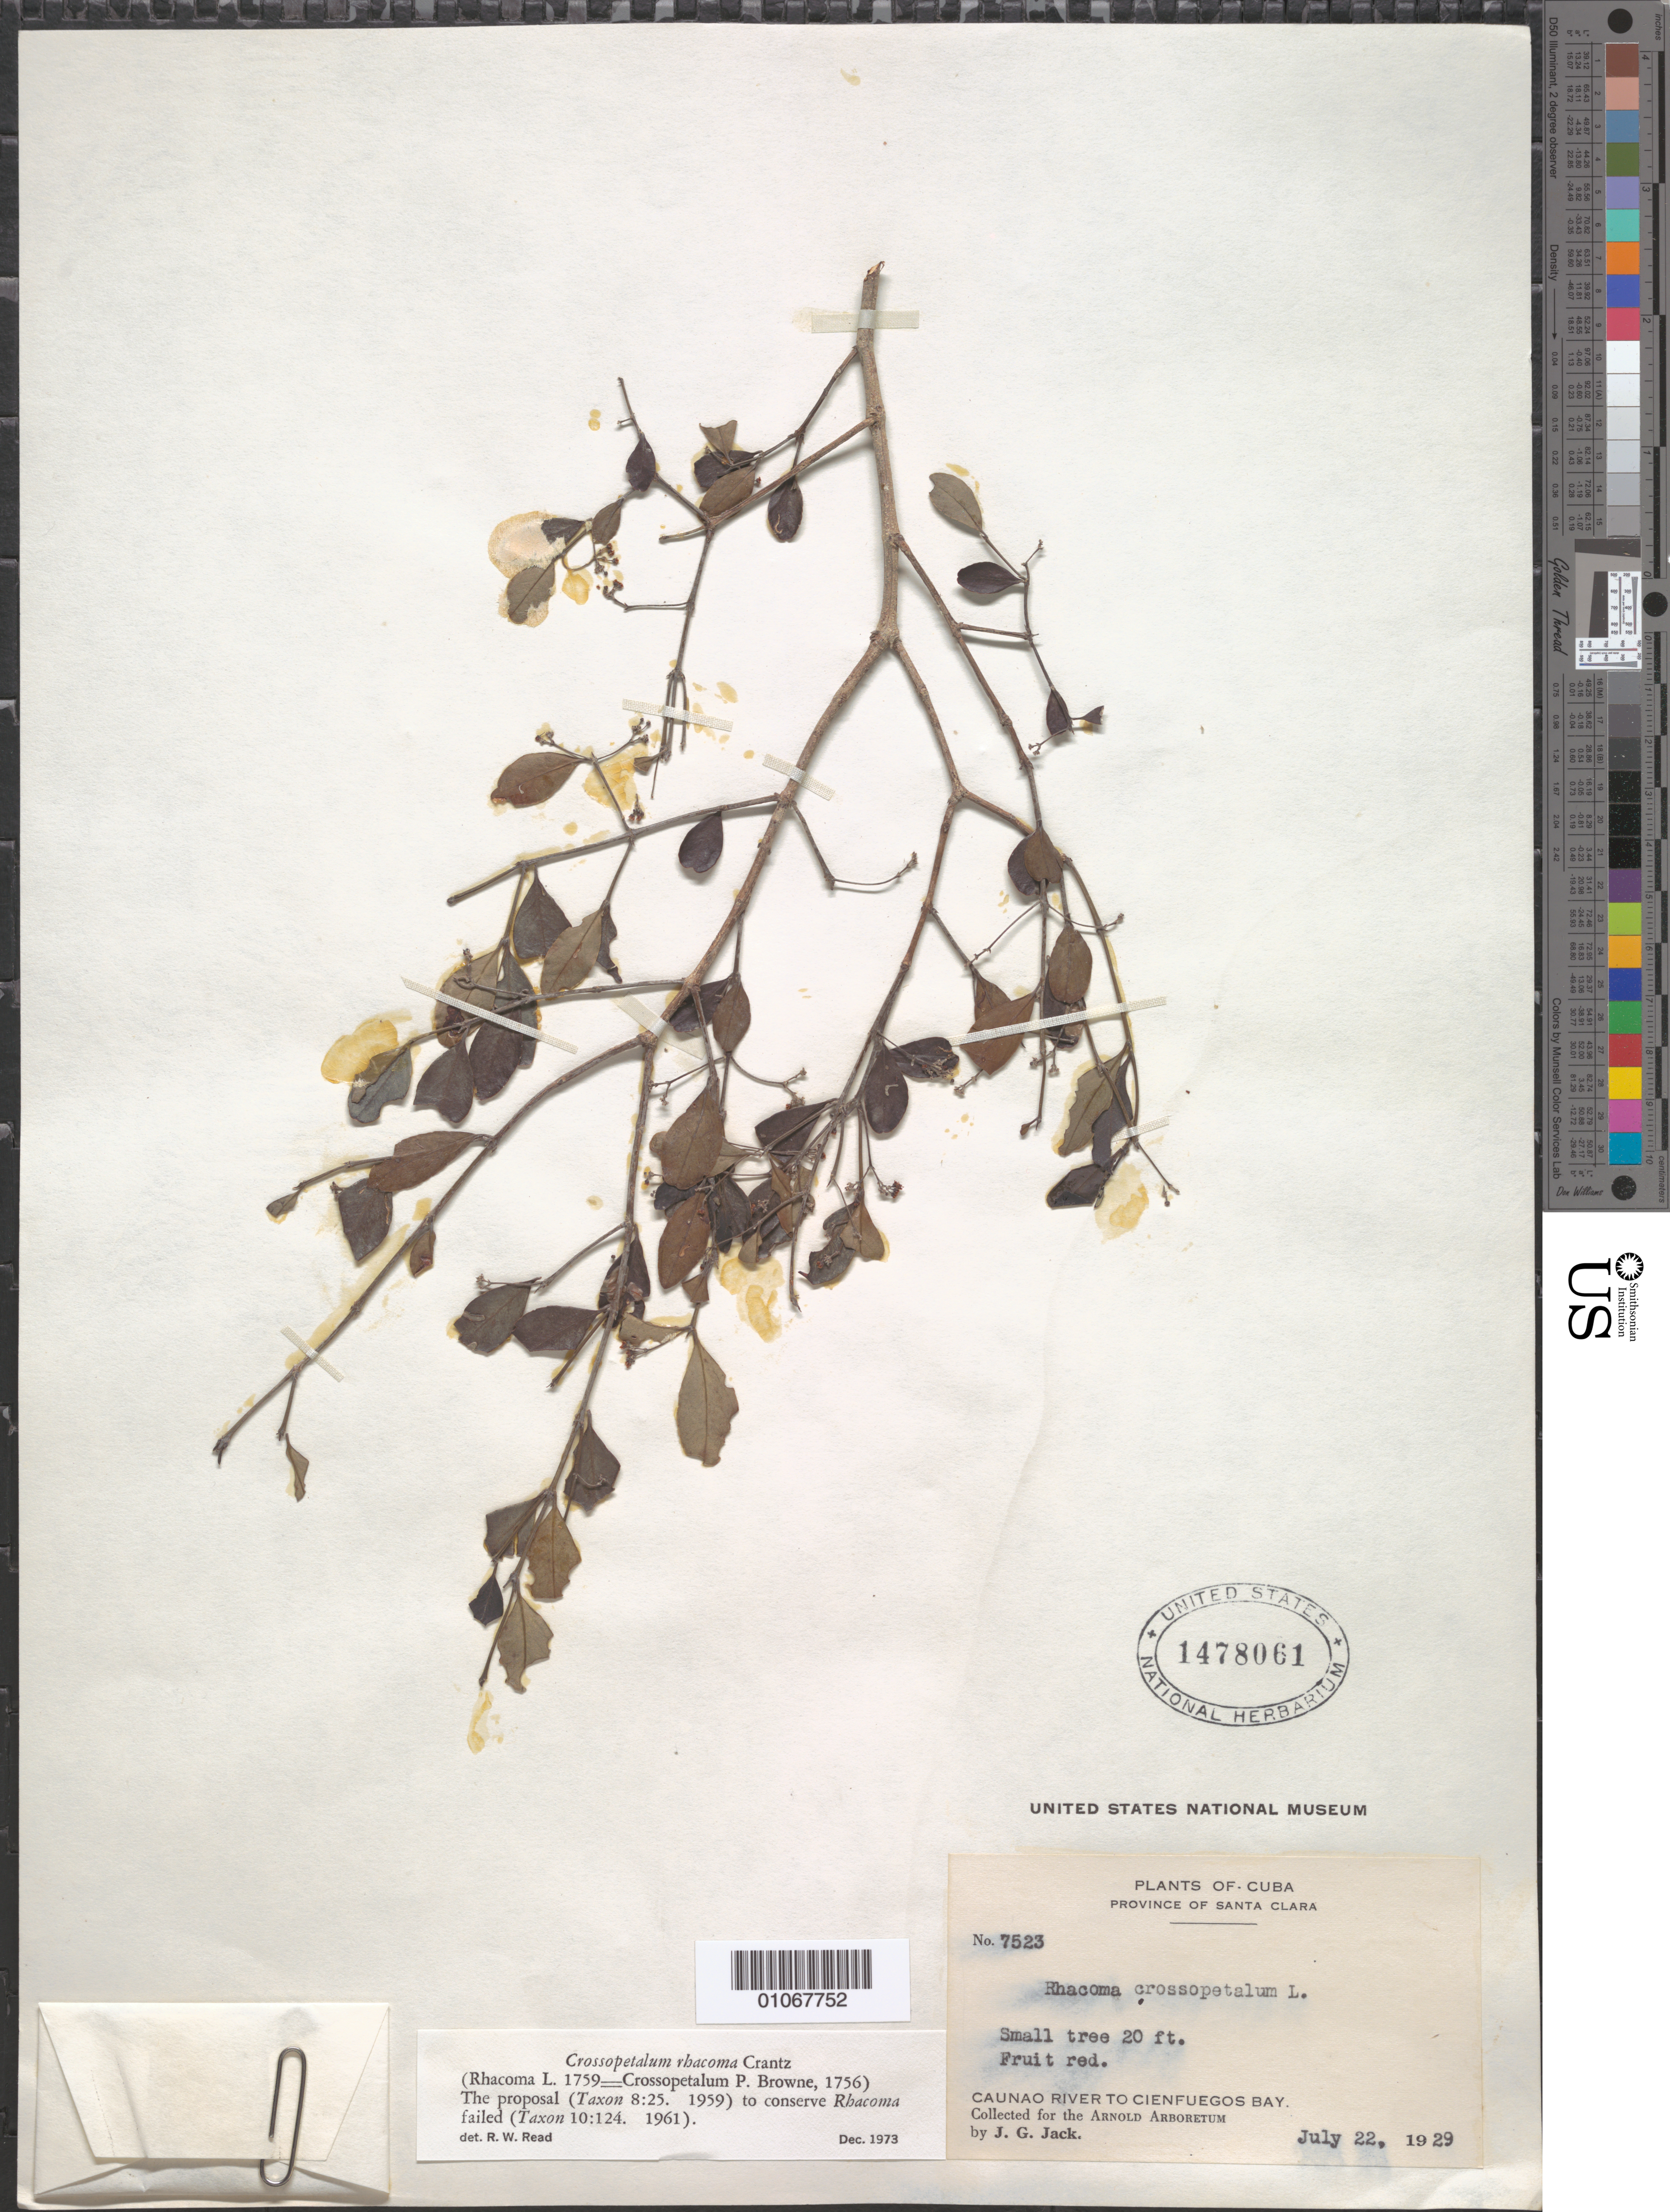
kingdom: Plantae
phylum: Tracheophyta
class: Magnoliopsida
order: Celastrales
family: Celastraceae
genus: Crossopetalum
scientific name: Crossopetalum rhacoma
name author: Crantz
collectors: J. G. Jack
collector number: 7523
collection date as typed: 22 Jul 1929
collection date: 1929-07-22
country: Cuba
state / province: Villa Clara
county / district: Santa Clara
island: Cuba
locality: Caunao river to Cienfuegos bay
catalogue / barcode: US 1478061